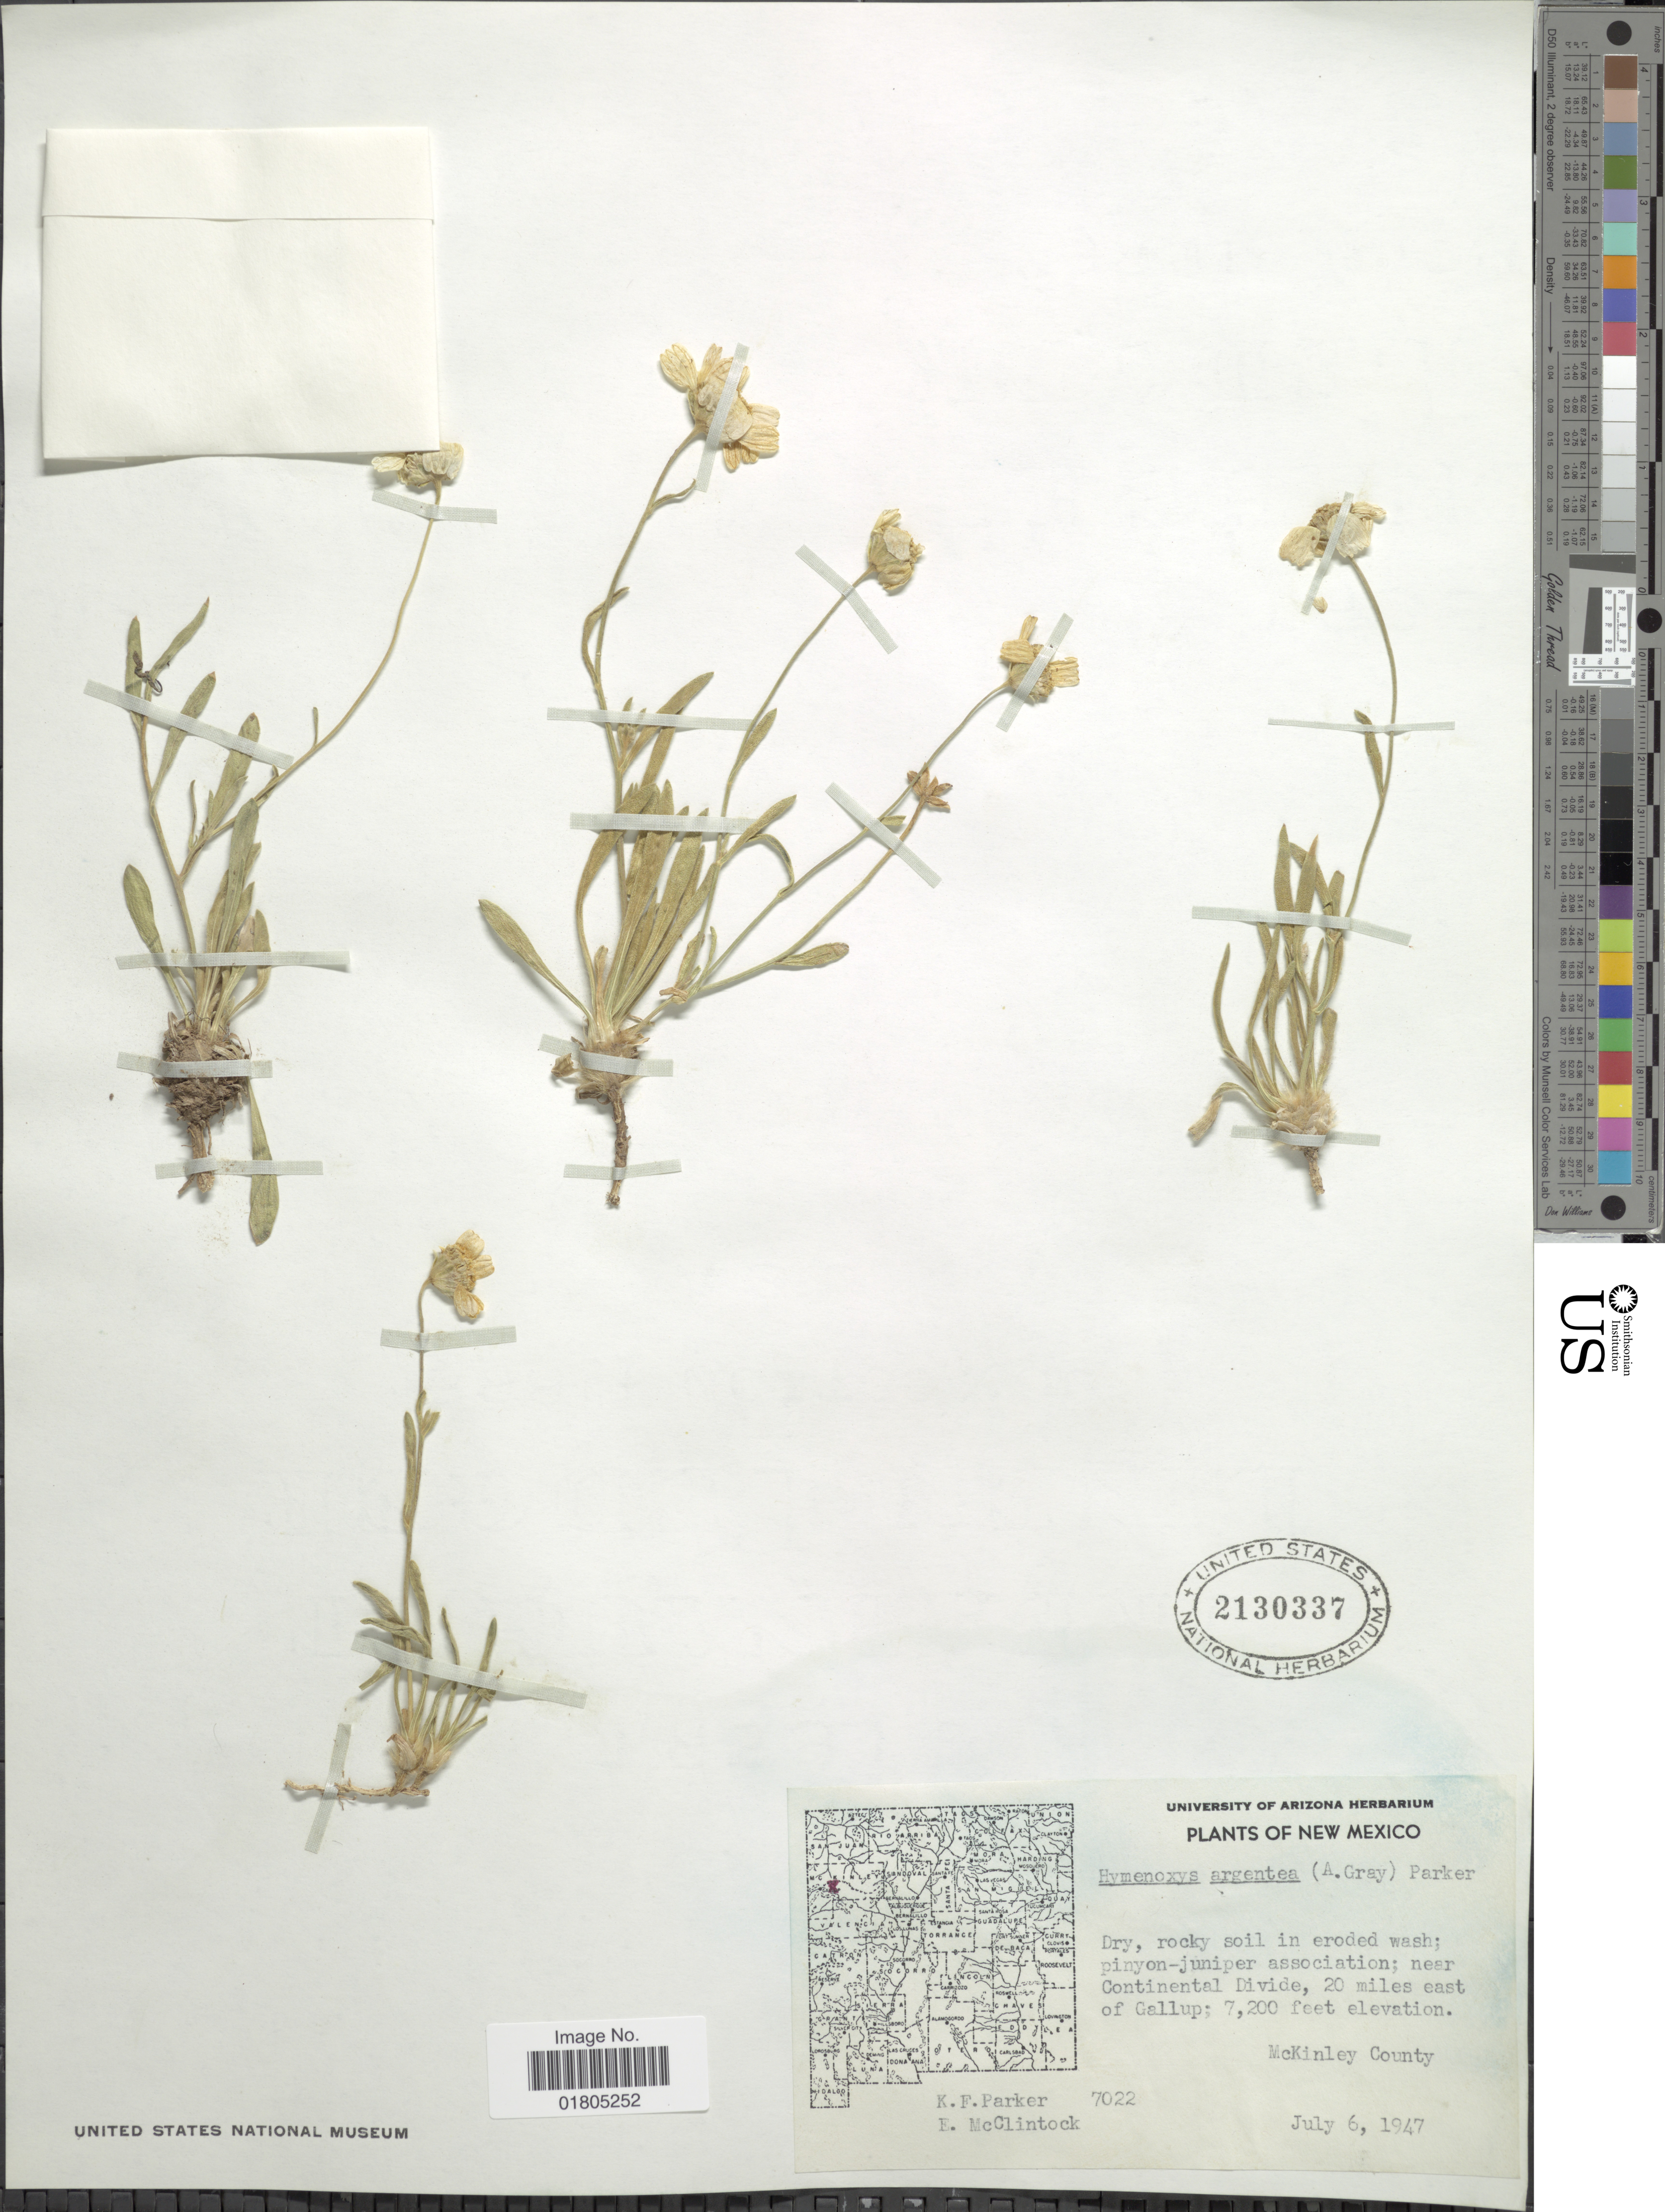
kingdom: Plantae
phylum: Tracheophyta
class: Magnoliopsida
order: Asterales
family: Asteraceae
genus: Actinea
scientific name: Actinea argentea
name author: (A. Gray) Kuntze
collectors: K. F. Parker & E. McClintock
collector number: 7022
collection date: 1947-07-06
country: United States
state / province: New Mexico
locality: Near Continental Divide, 20 miles east of Gallup, McKinley County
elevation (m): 2195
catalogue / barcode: US 2130337